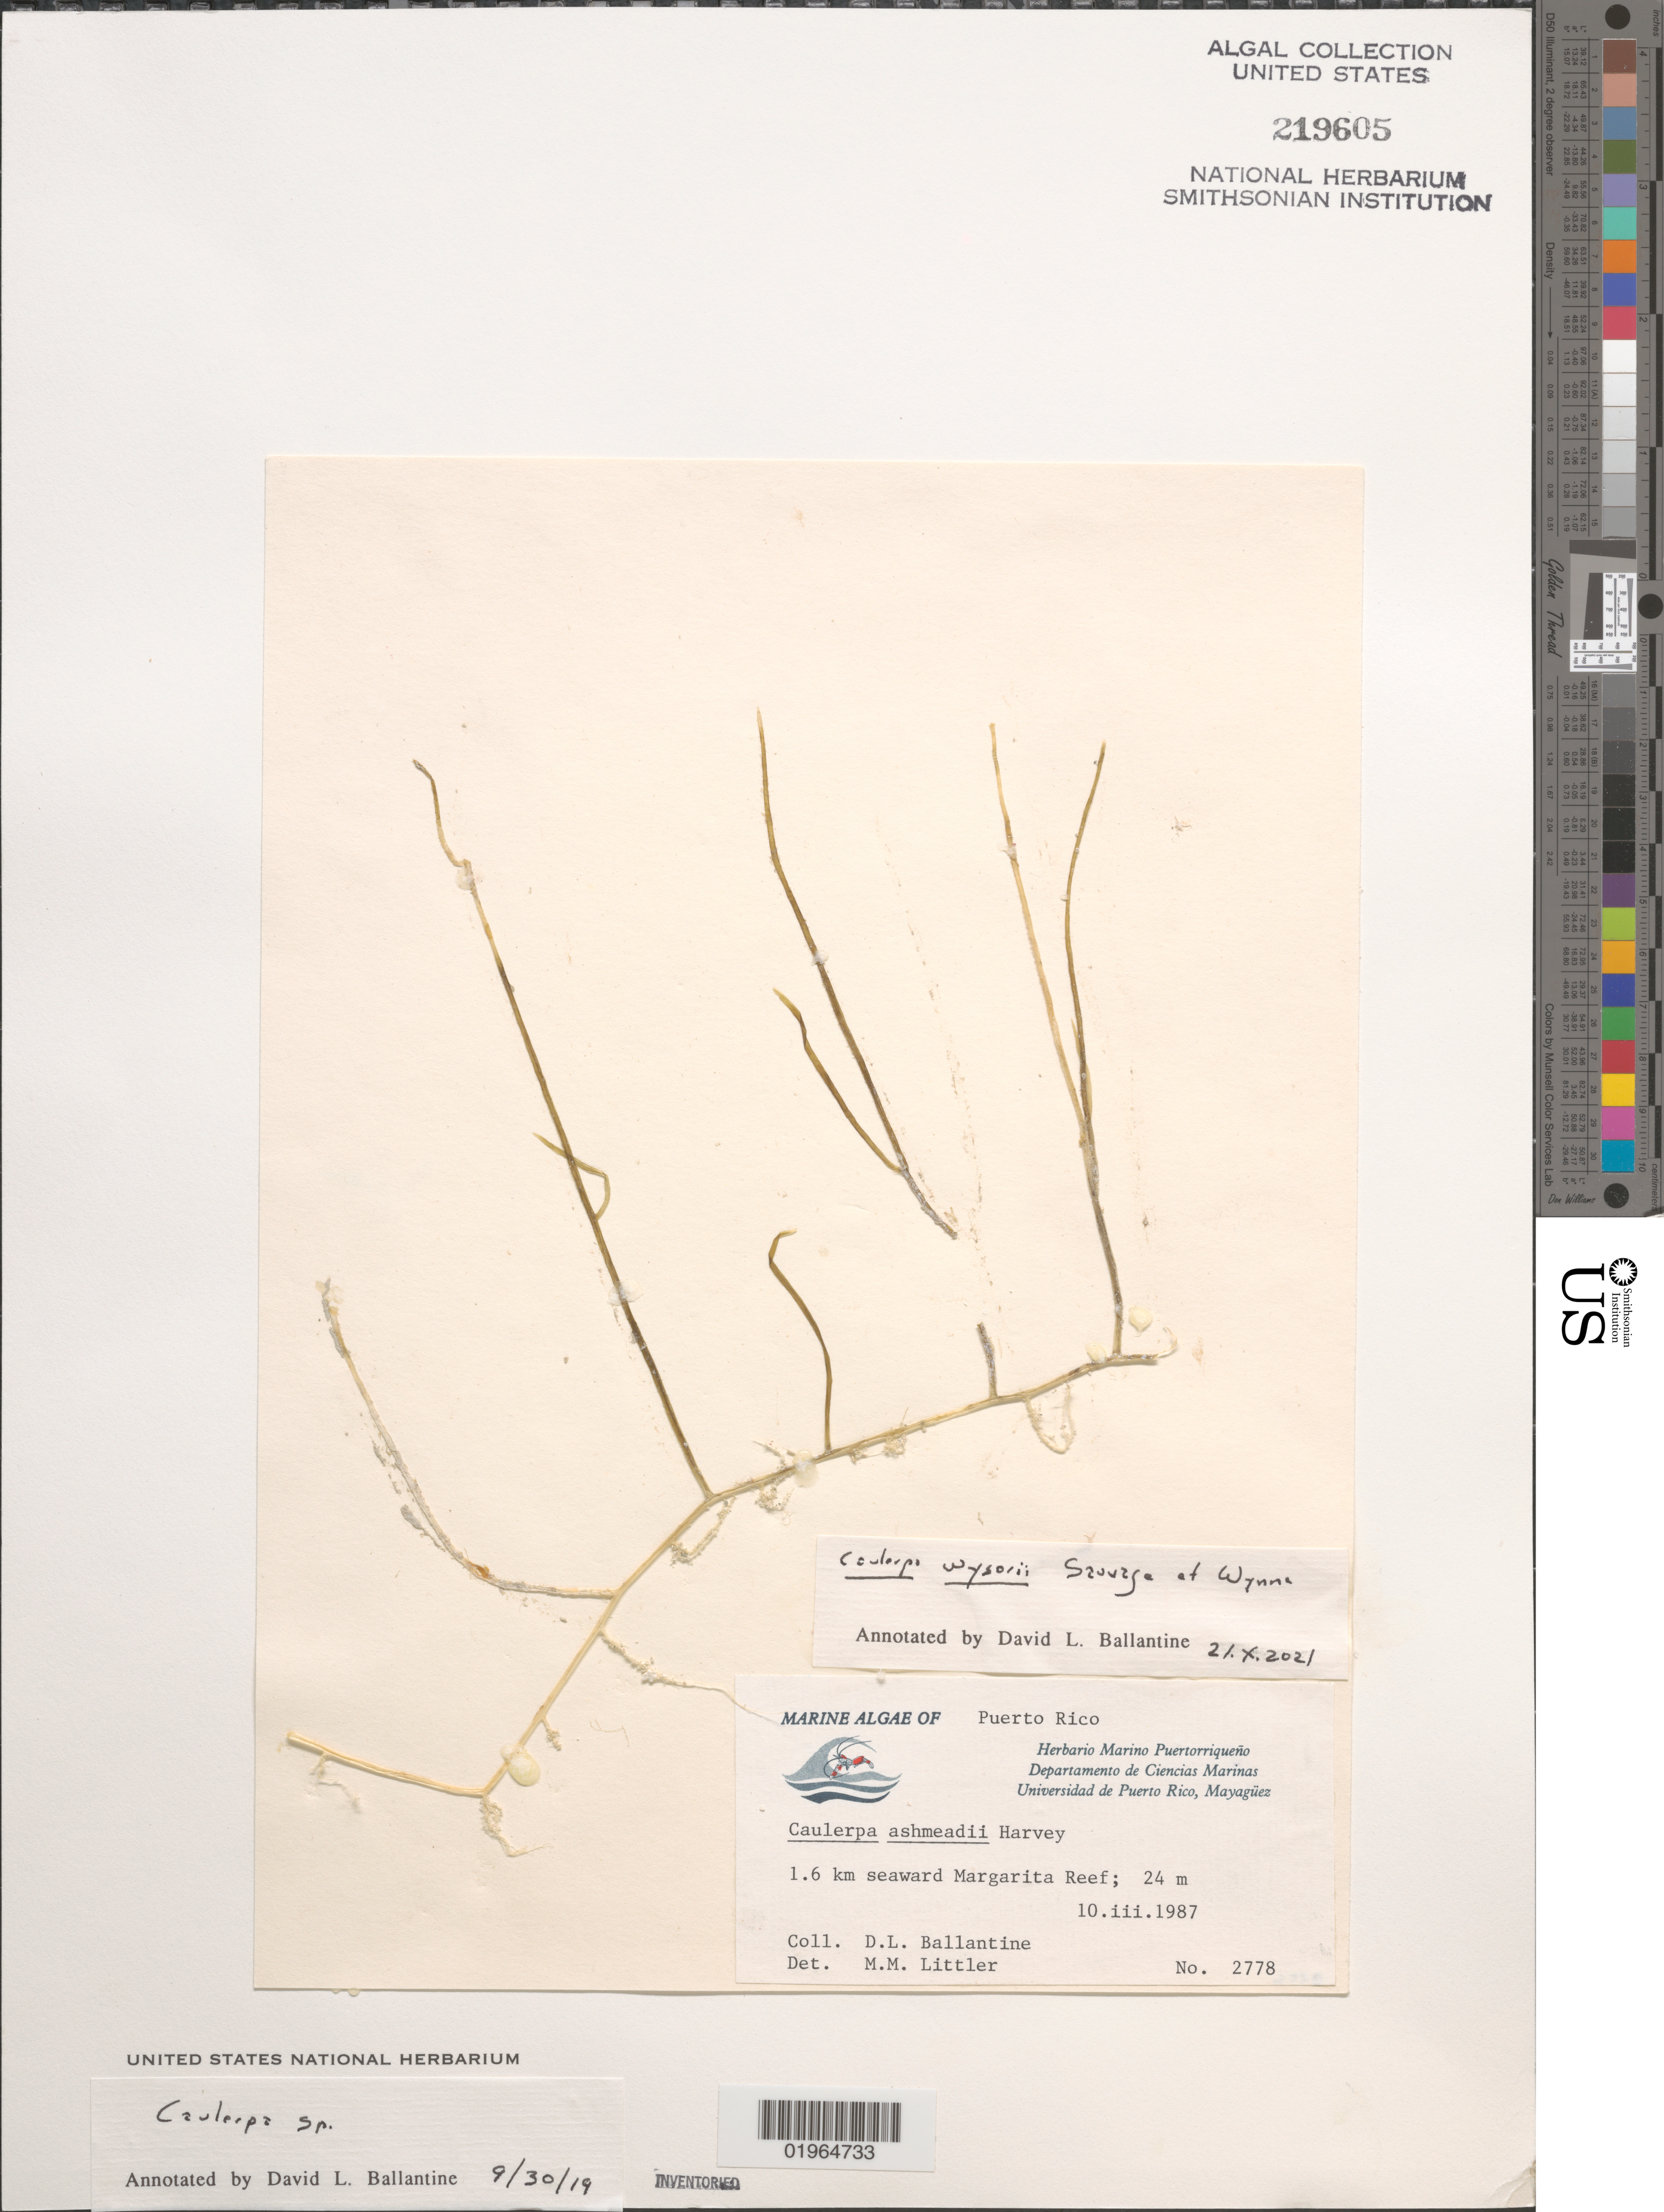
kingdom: Plantae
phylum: Chlorophyta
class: Ulvophyceae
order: Bryopsidales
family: Caulerpaceae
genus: Caulerpa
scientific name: Caulerpa wysorii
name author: Sauvage & M.J. Wynne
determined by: Ballantine, D. L.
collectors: D.L. Ballantine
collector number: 2778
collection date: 1987-03-10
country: Puerto Rico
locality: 1.6 km seaward Margarita Reef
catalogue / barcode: US 219605